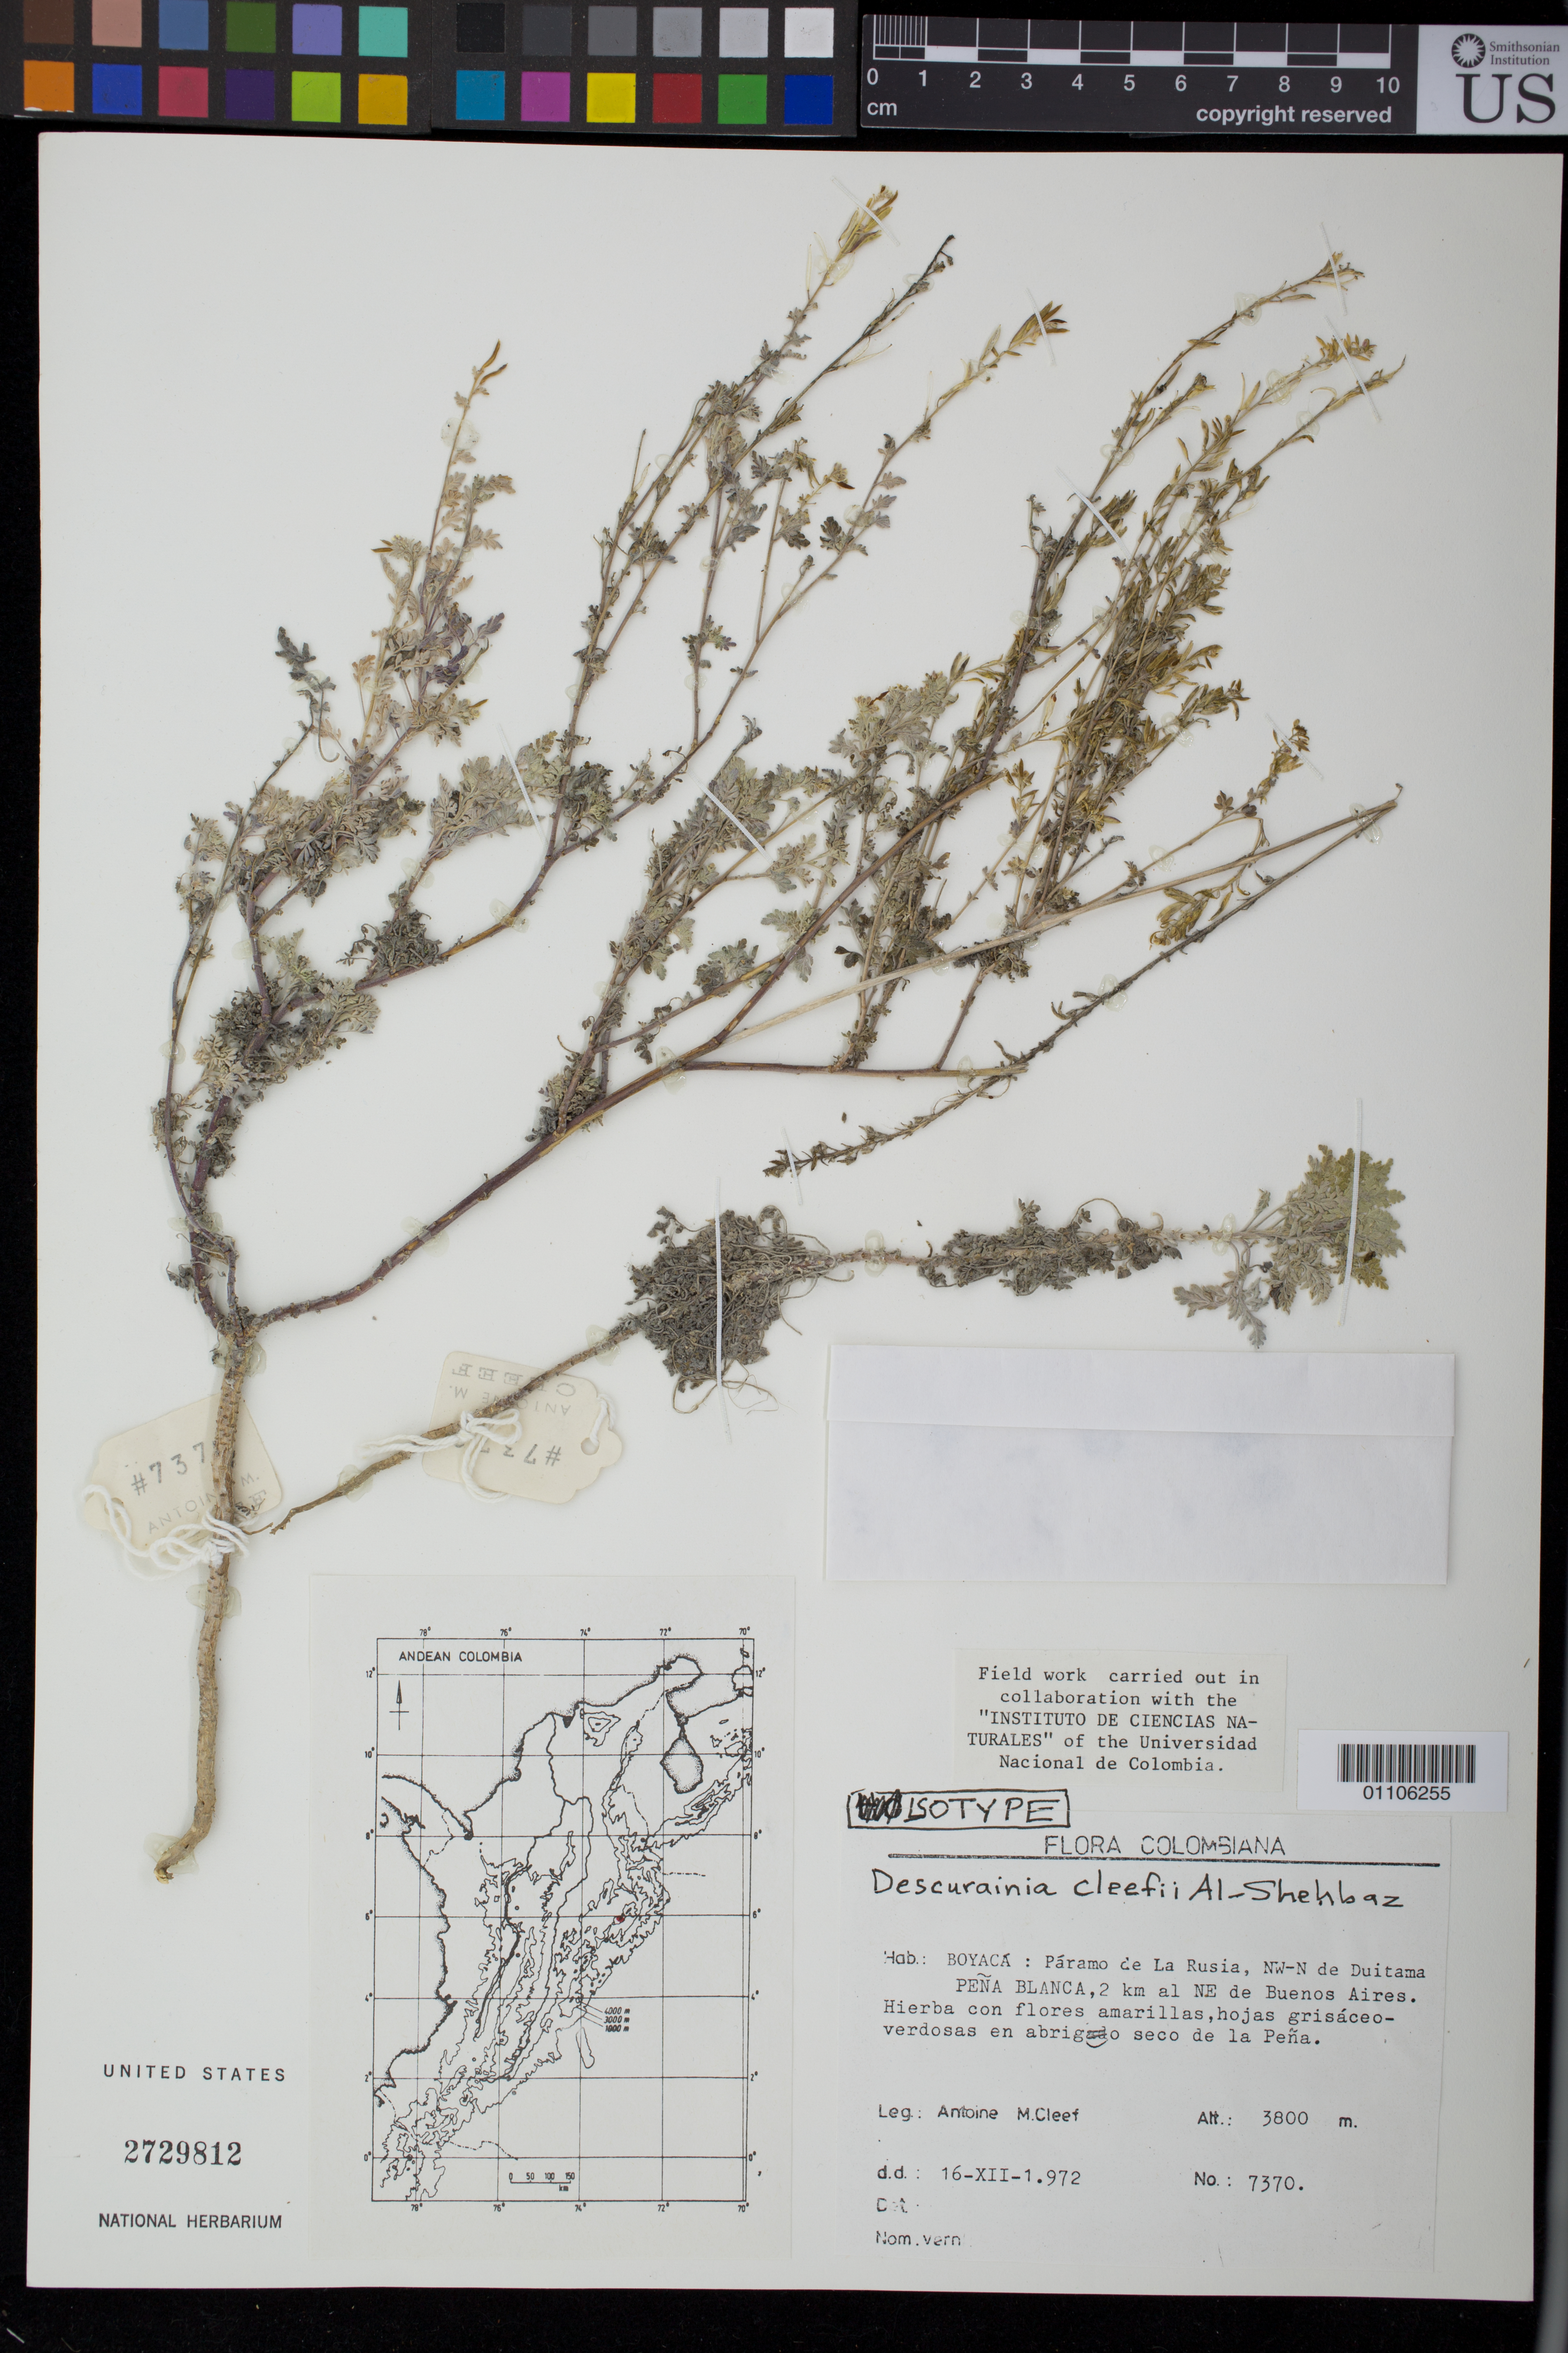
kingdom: Plantae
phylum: Tracheophyta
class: Magnoliopsida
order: Brassicales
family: Brassicaceae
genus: Descurainia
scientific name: Descurainia cleefii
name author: Al-Shehbaz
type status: Isotype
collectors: A. M. Cleef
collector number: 7370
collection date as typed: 16 -XII-1.972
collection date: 1972-12-16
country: Colombia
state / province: Boyacá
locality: Boyacá: Páramo de La Rusia, NW-N de Duitama Peña Blanca, 2 km. al NE de Buenos Aires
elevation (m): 3800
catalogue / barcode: US 2729812